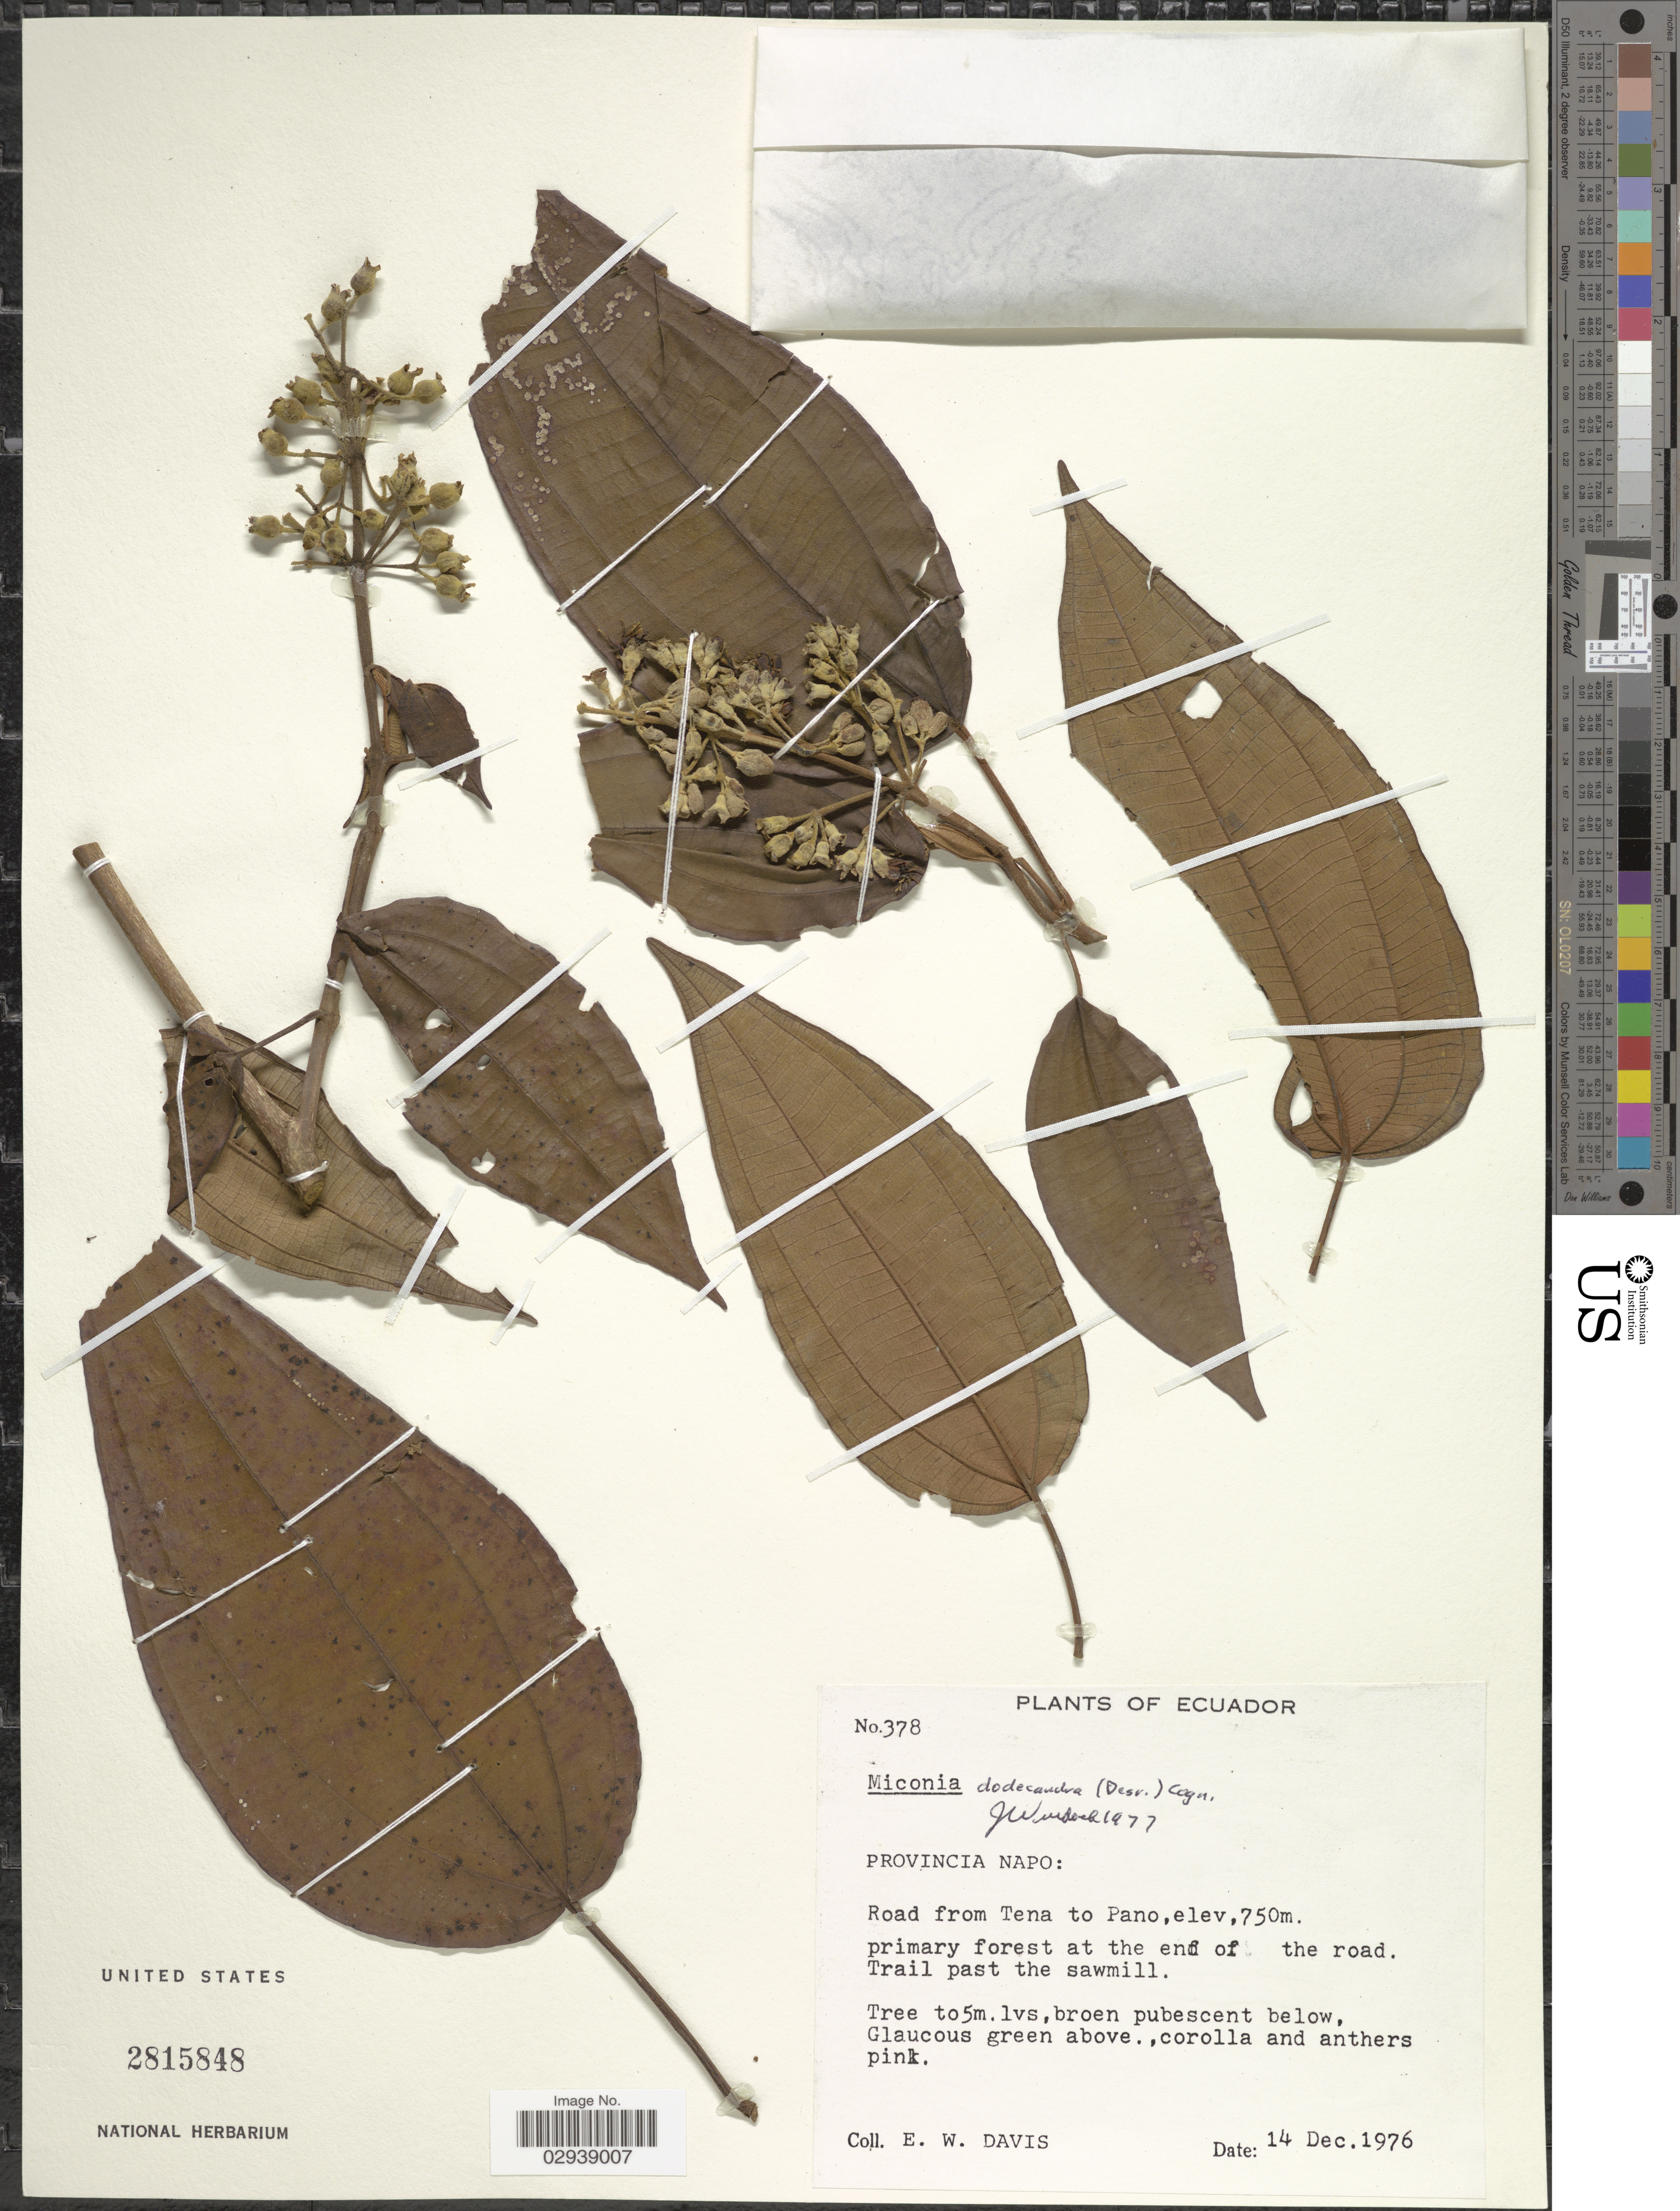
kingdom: Plantae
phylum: Tracheophyta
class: Magnoliopsida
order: Myrtales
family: Melastomataceae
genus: Miconia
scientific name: Miconia dodecandra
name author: Cogn.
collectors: E. W. Davis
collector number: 378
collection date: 1976-12-14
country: Ecuador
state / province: Napo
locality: Road from Tena to Pano, primary forest at the end of the road.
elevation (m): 750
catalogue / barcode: US 2815848